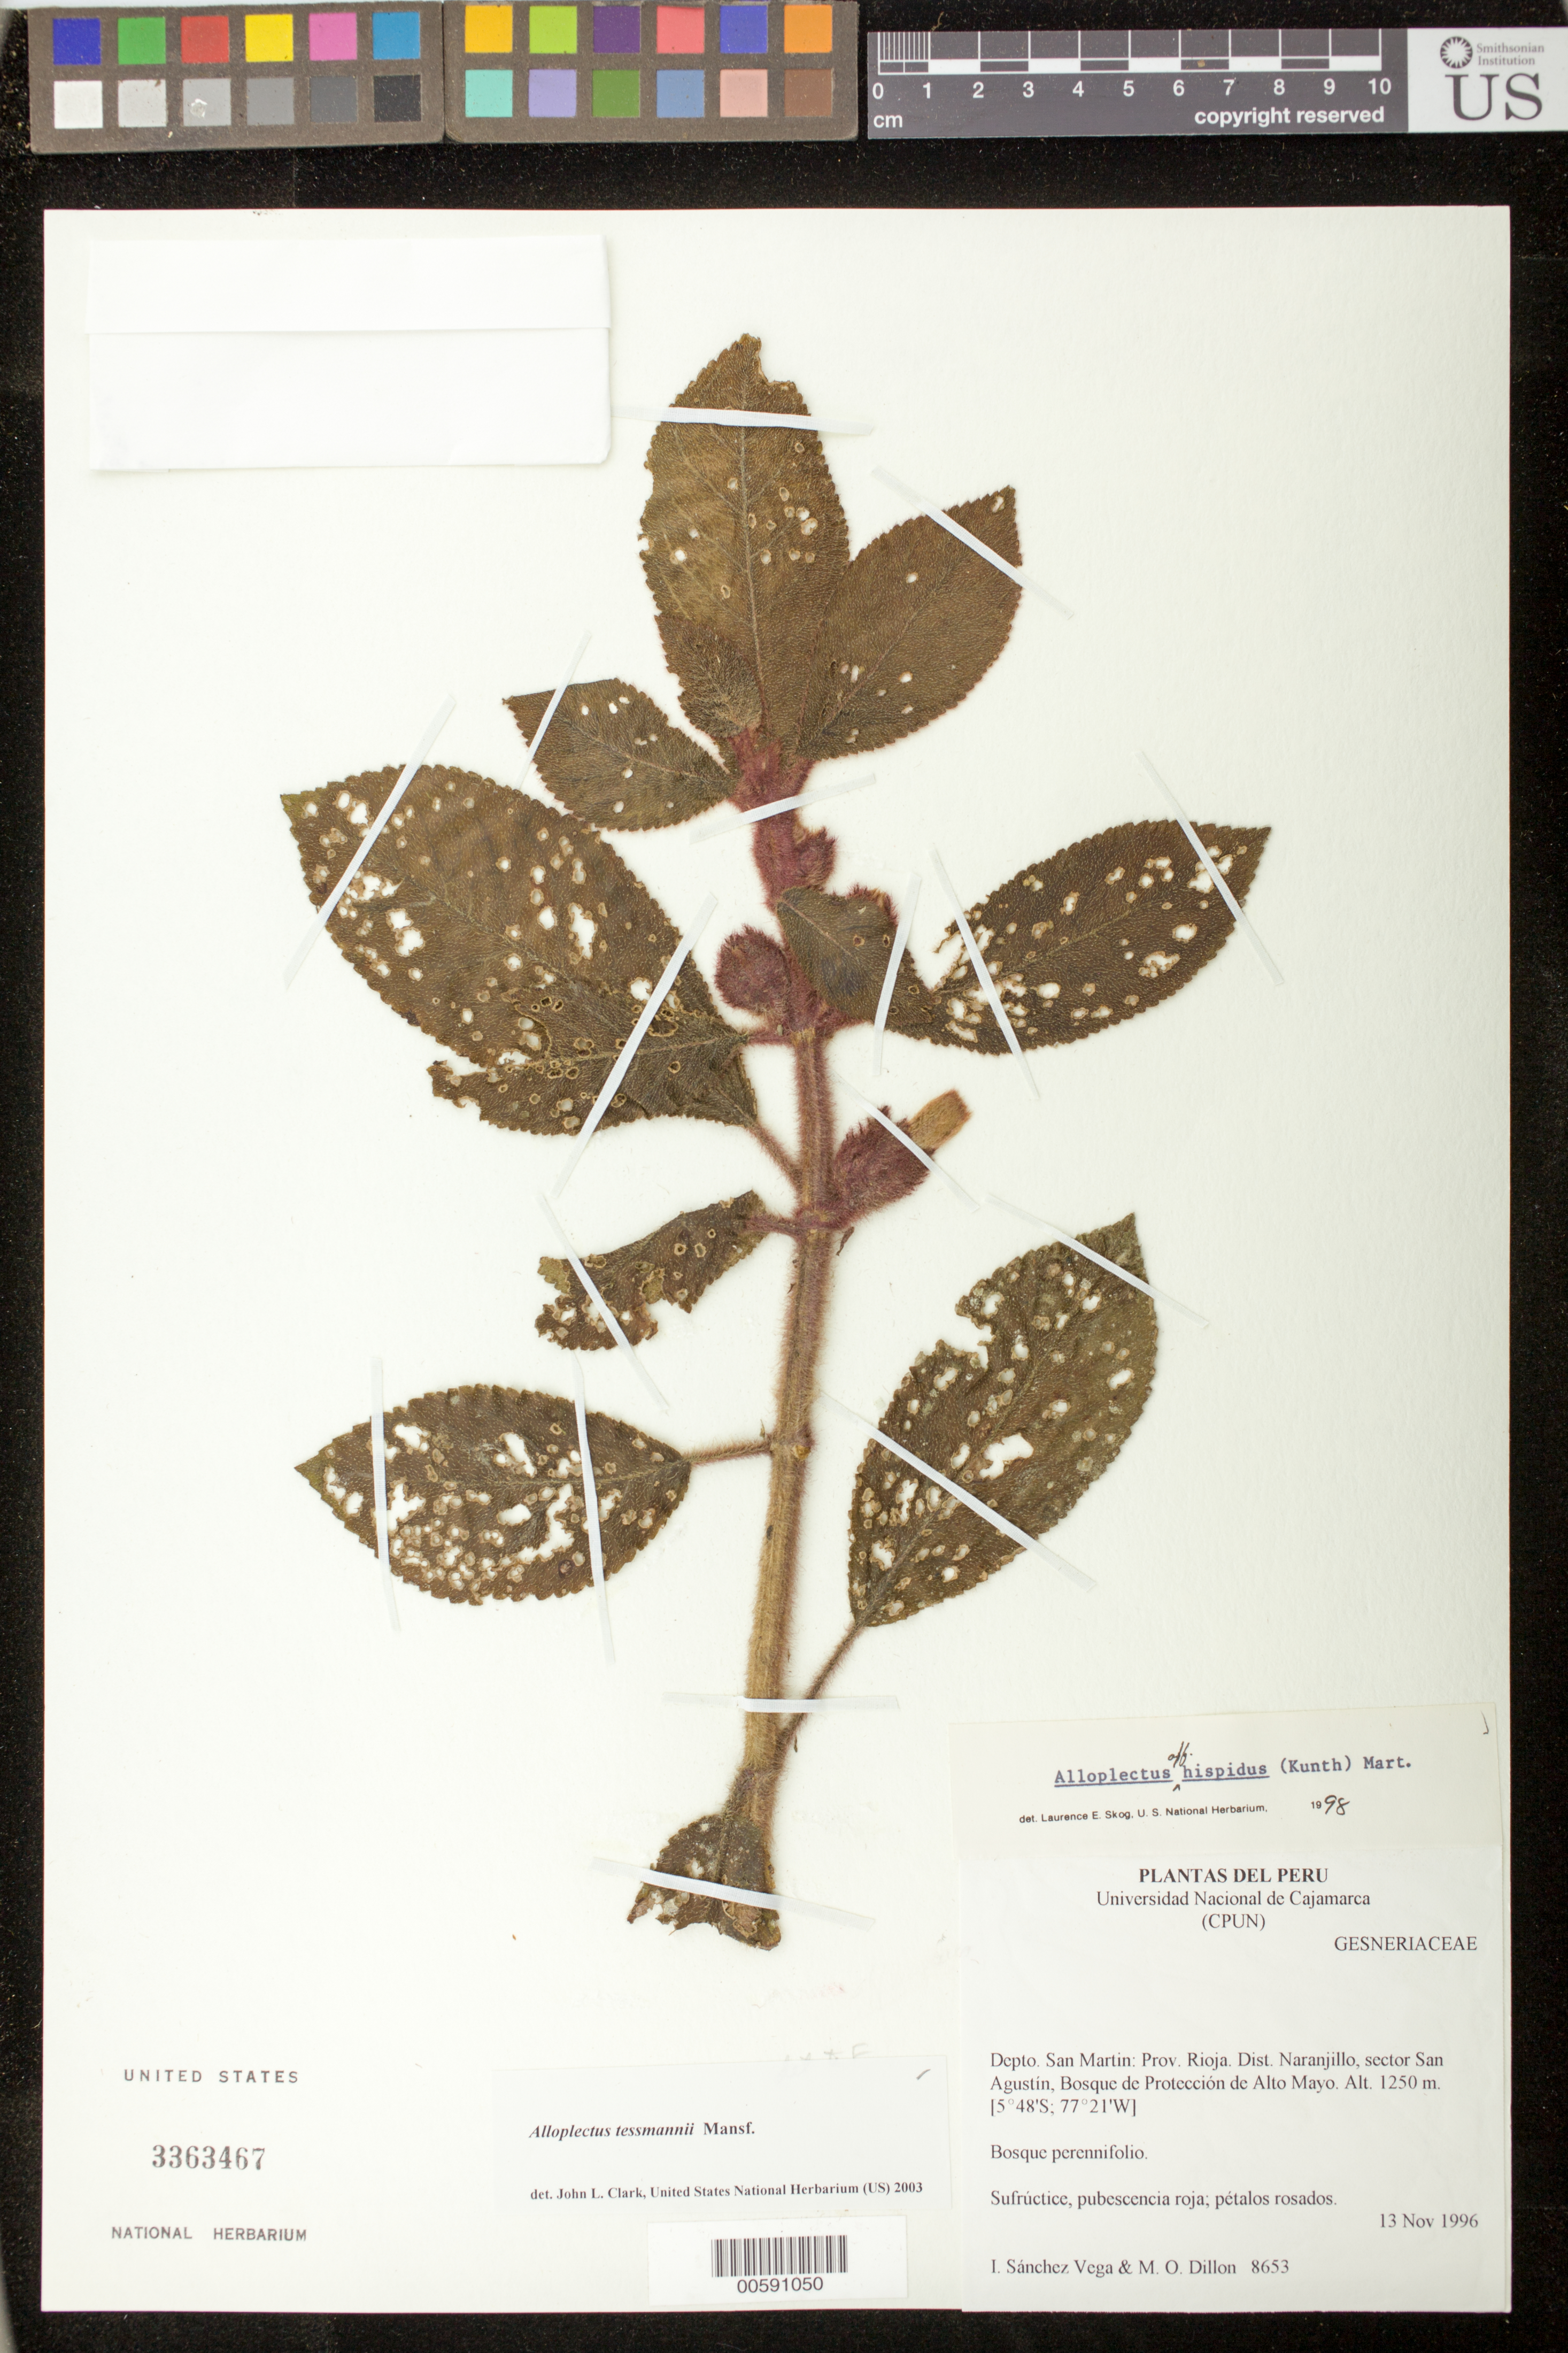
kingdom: Plantae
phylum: Tracheophyta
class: Magnoliopsida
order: Lamiales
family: Gesneriaceae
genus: Alloplectus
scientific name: Alloplectus tessmannii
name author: Mansf.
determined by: Skog, Laurence E.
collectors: I. M. Sánchez Vega & M. O. Dillon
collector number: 8653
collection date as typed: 13 Nov 1996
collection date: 1996-11-13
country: Peru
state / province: San Martín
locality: Prov. Rioja, Dist. Naranjillo, sector San Agustín, Bosque de Protección de Alto Mayo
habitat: Bosque perennifolio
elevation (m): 1250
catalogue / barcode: US 3363467